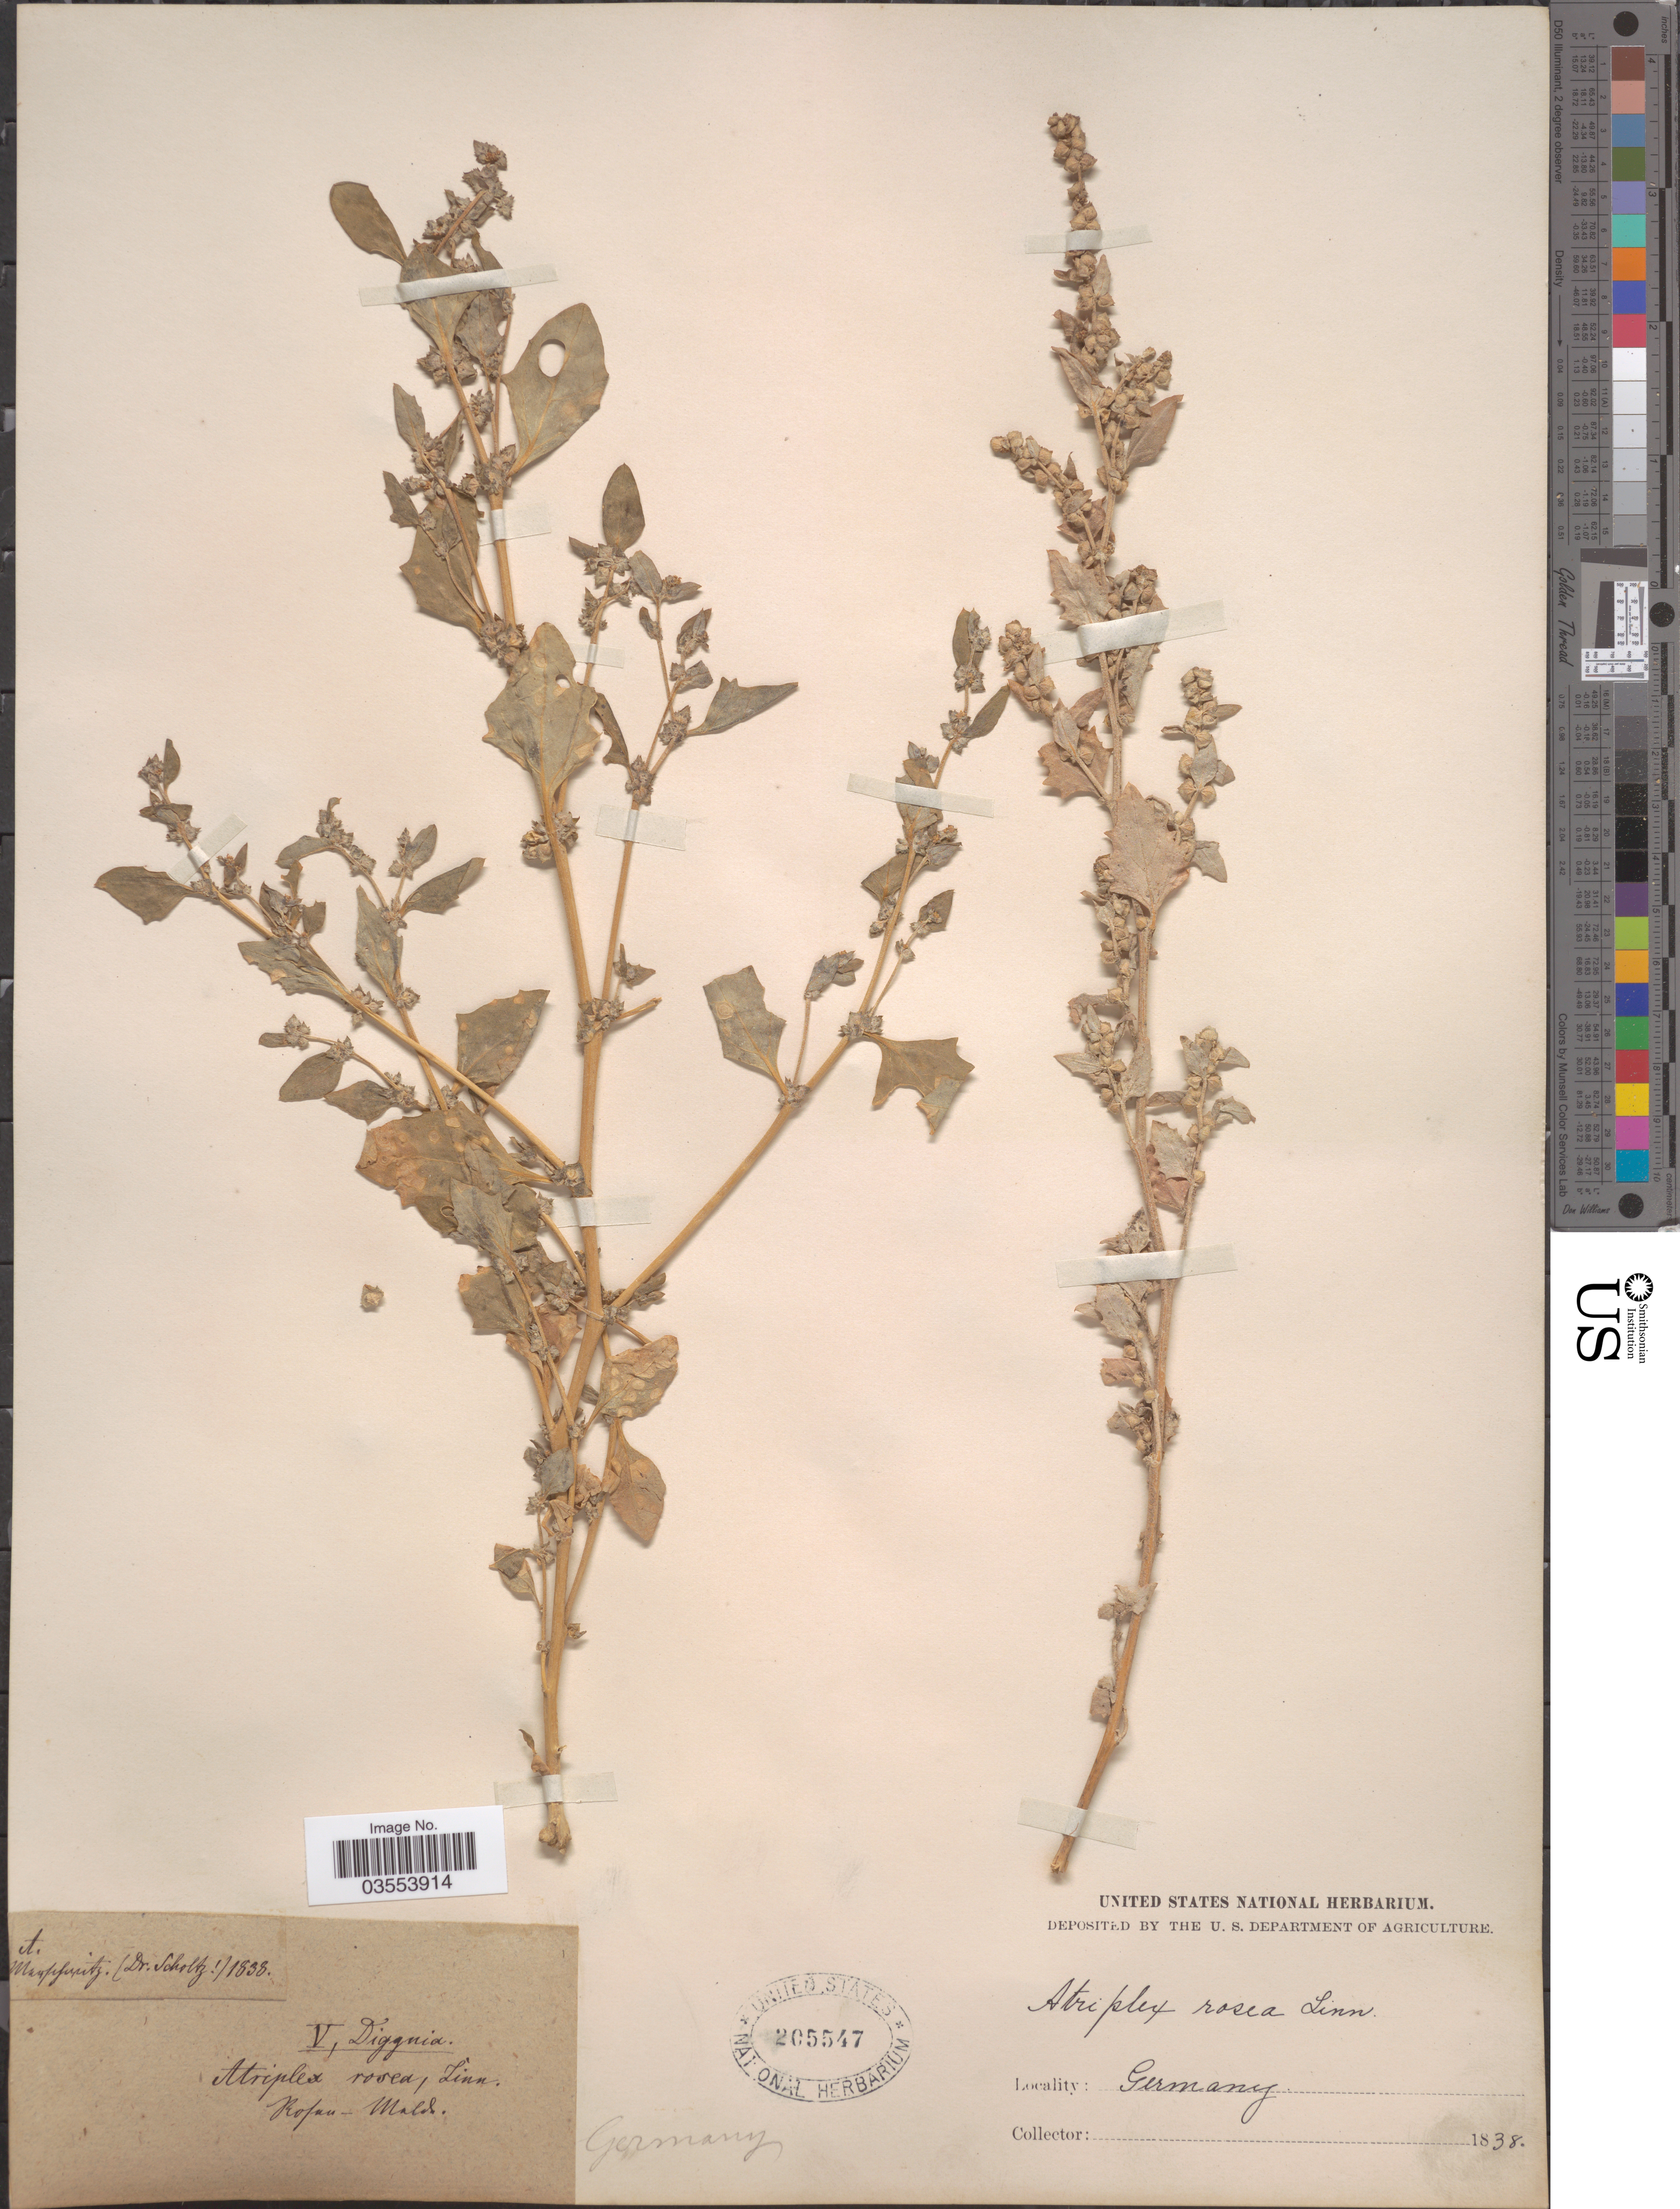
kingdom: Plantae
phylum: Tracheophyta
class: Magnoliopsida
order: Caryophyllales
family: Amaranthaceae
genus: Atriplex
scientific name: Atriplex rosea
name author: L.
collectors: -. Scholtz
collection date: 1838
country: Germany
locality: Rofan-Mald [interpreted].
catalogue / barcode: US 205547